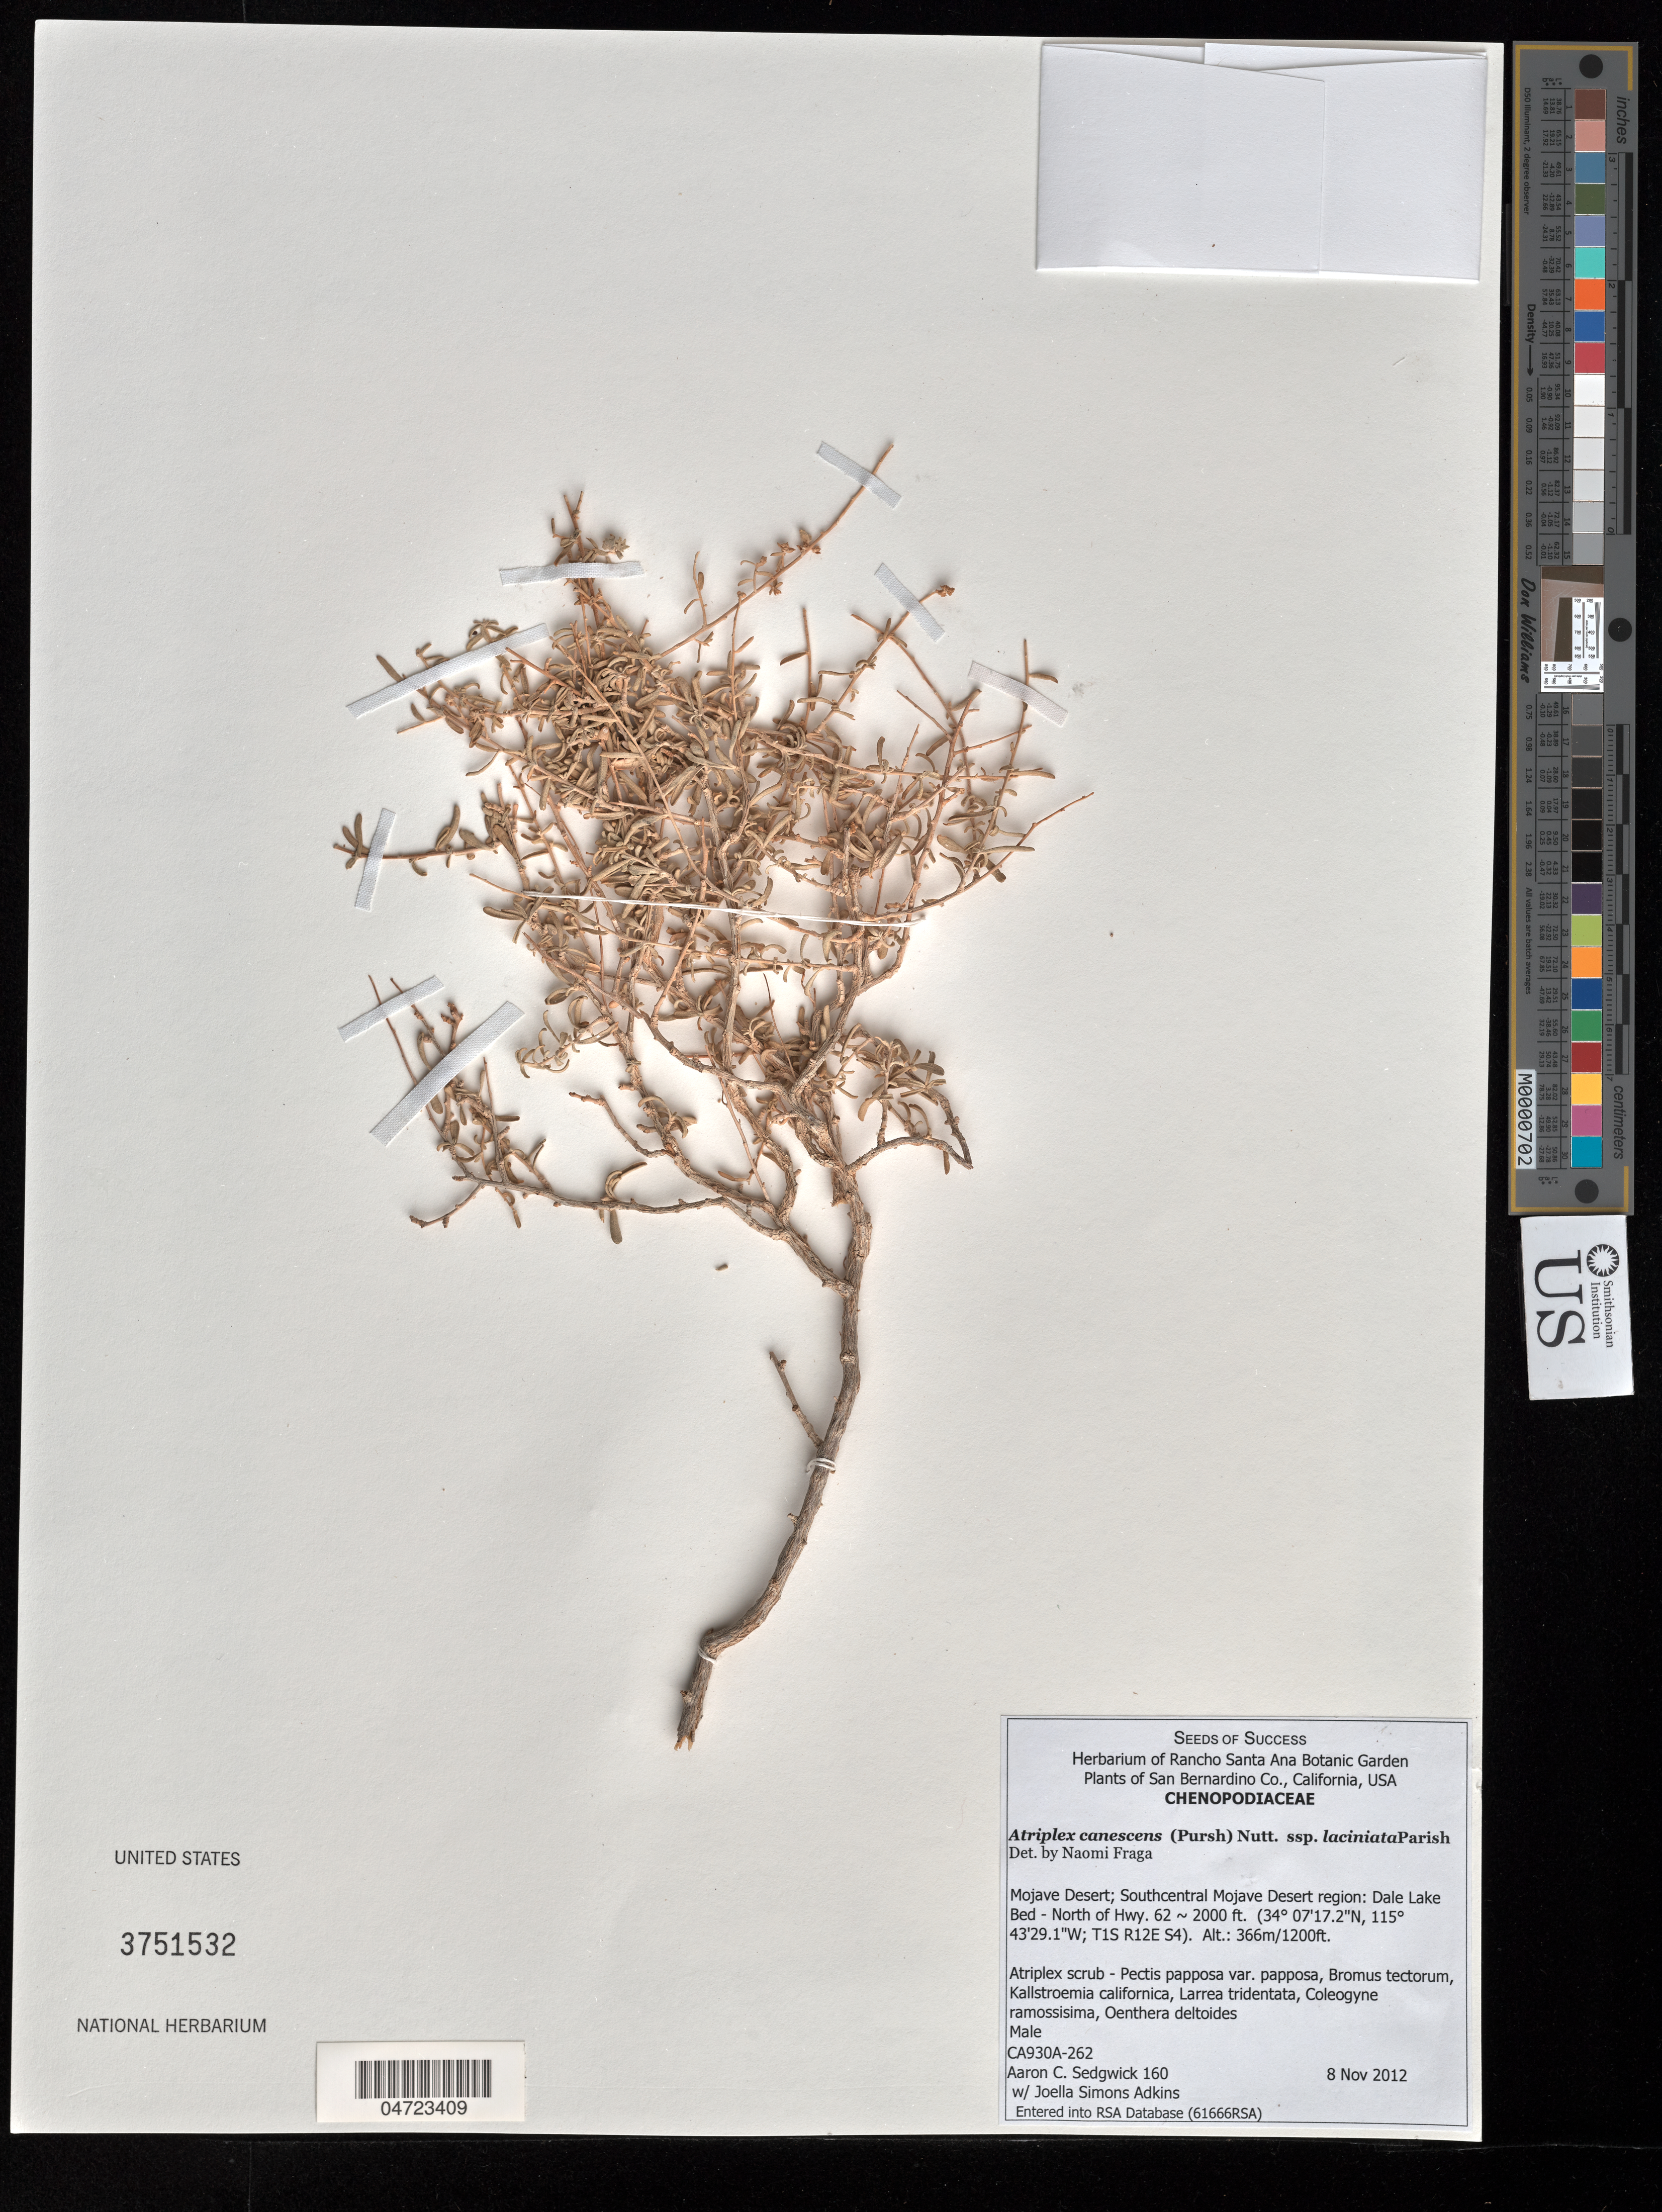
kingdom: Plantae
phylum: Tracheophyta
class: Magnoliopsida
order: Caryophyllales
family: Amaranthaceae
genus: Atriplex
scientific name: Atriplex canescens subsp. laciniata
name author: Parish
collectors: A. Sedgwick & J. Simons-Adkins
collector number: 160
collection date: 2012-11-08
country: United States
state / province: California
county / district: San Bernardino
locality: San Bernardino Co. Mojave Desert; Southcentral Mojave Desert region: Dale Lake Bed - North of Hwy. 62 ~ 2000 ft. (T1S R12E S4).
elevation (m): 366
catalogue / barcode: US 3751532